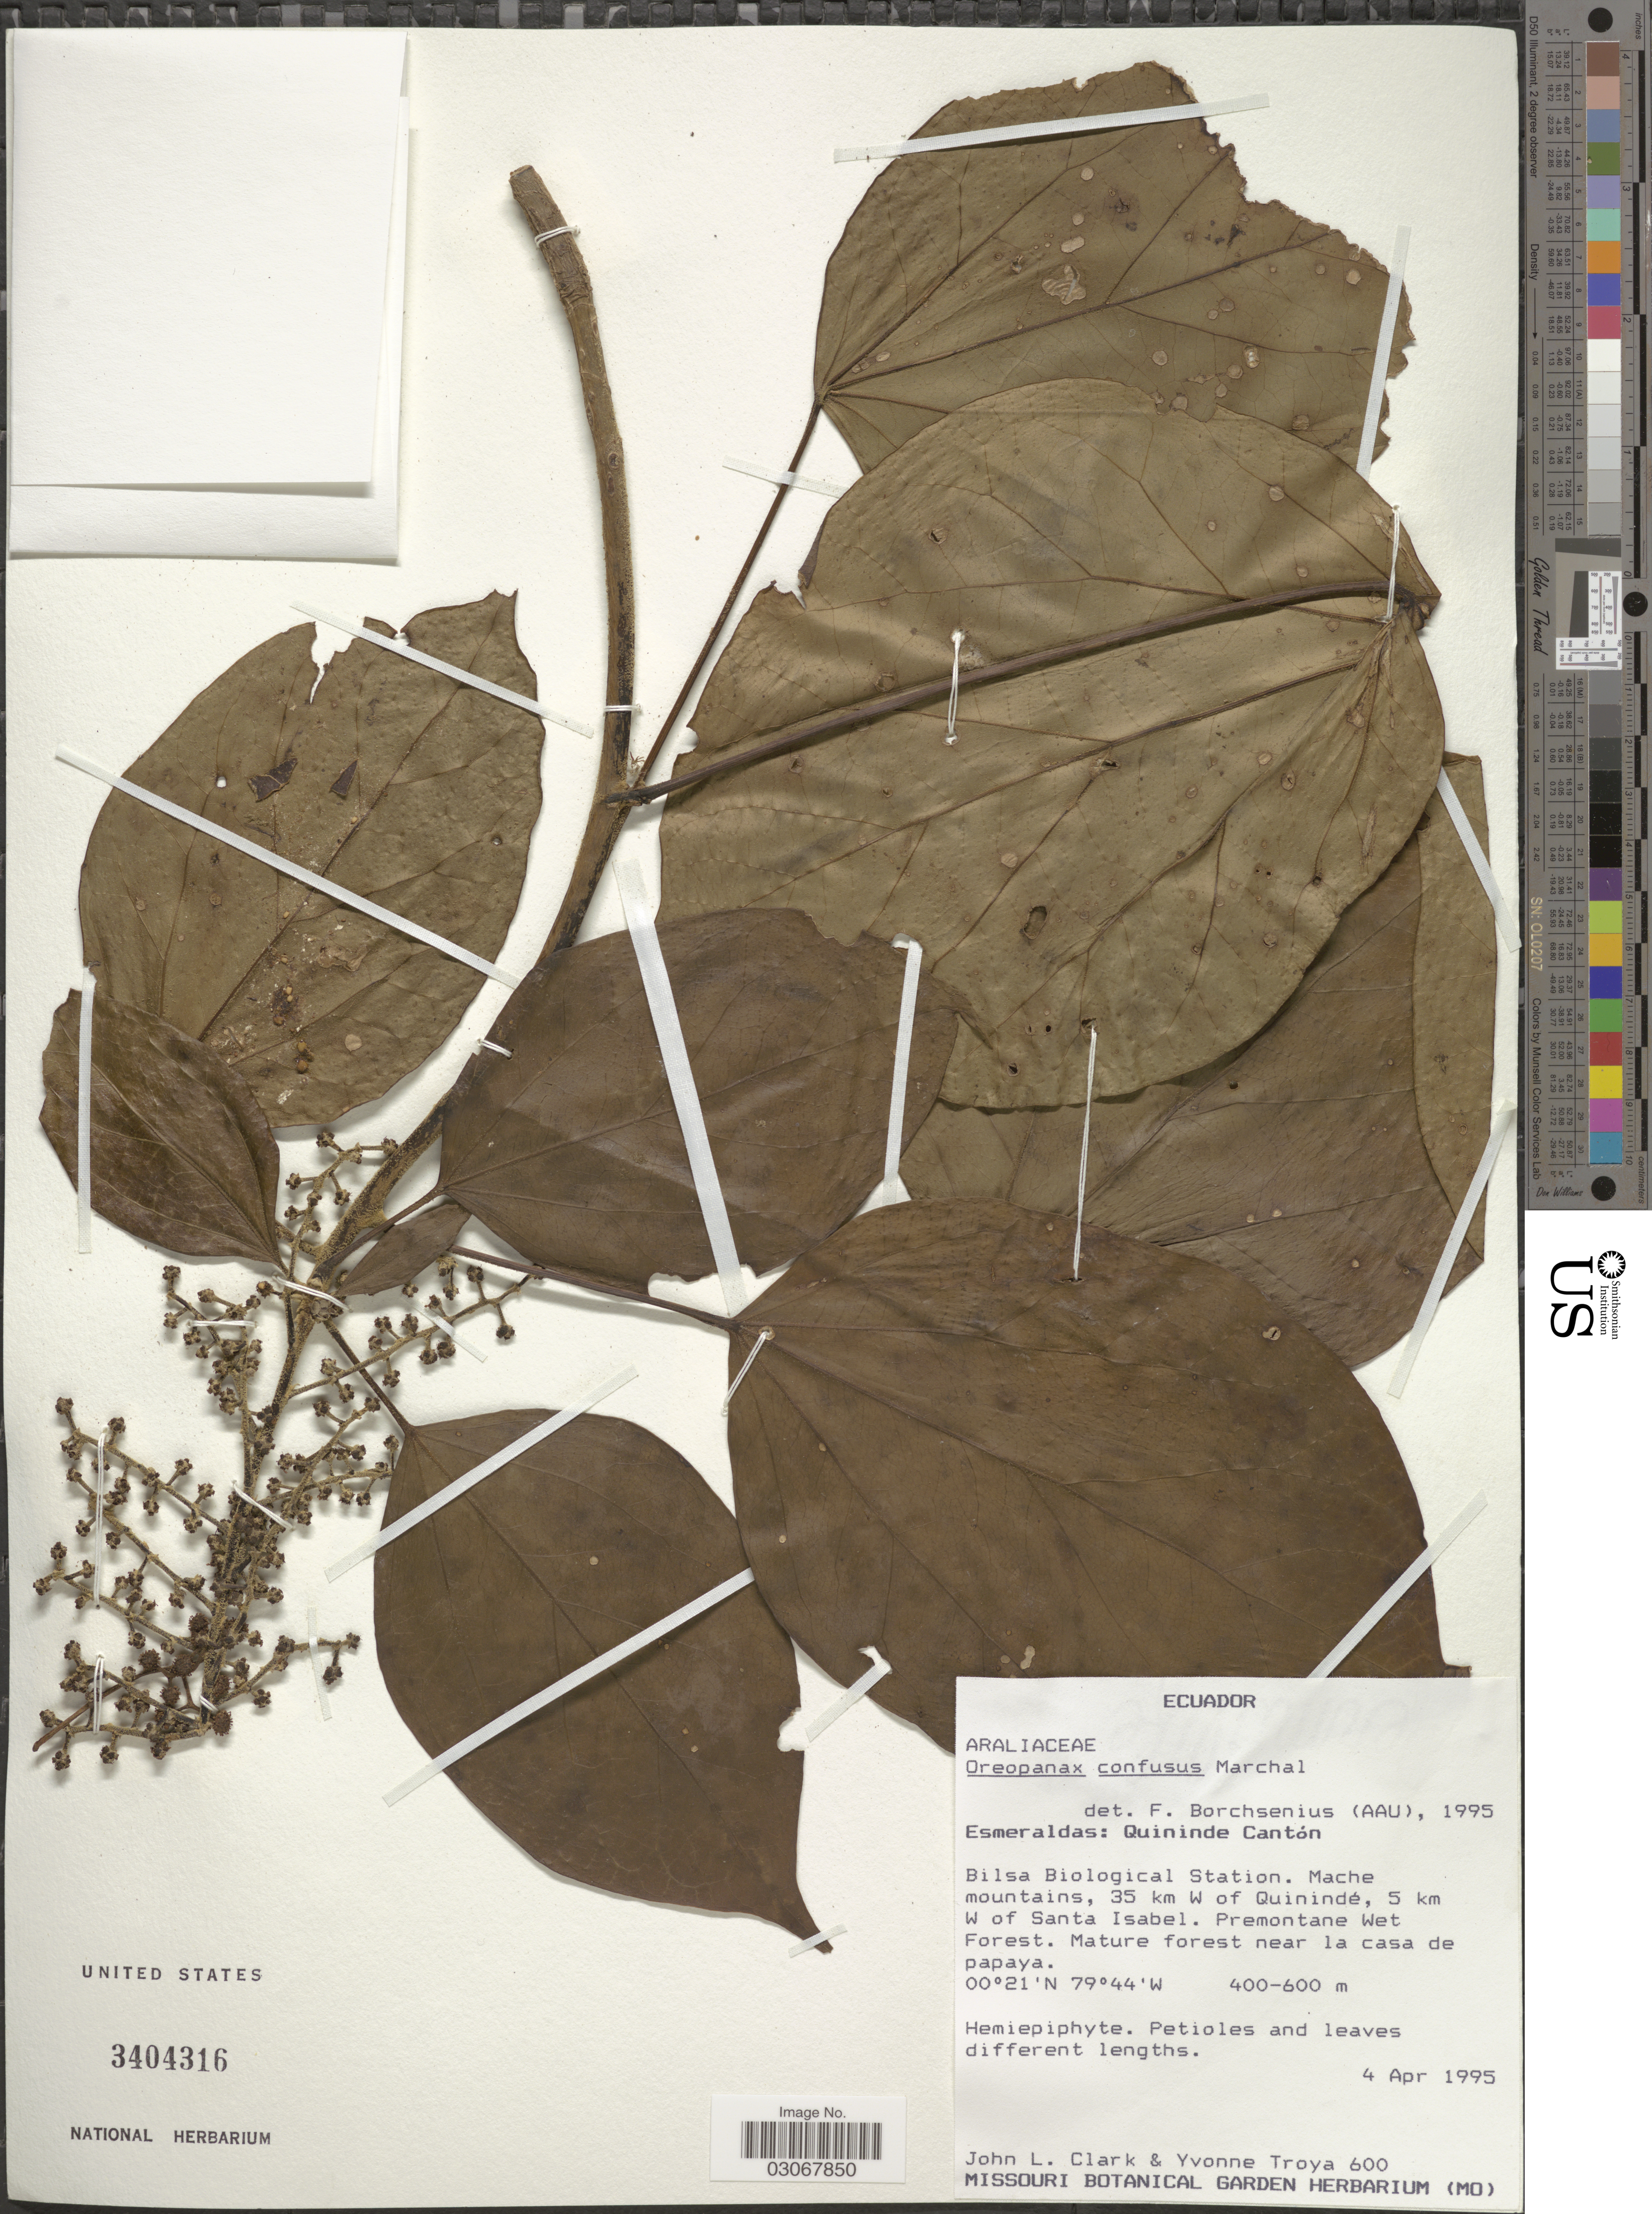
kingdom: Plantae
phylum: Tracheophyta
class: Magnoliopsida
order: Apiales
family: Araliaceae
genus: Oreopanax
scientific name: Oreopanax confusus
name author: March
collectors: J. L. Clark & Y. Troya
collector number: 600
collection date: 1995-04-04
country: Ecuador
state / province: Esmeraldas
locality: Quininde Cantón. Bilsa Biological Station. Mache mountains, 35 km W of Quinindé, 5 km W of Santa Isabel. Premontane Wet Forest. Mature forest near la casa de papaya.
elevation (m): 400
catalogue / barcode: US 3404316